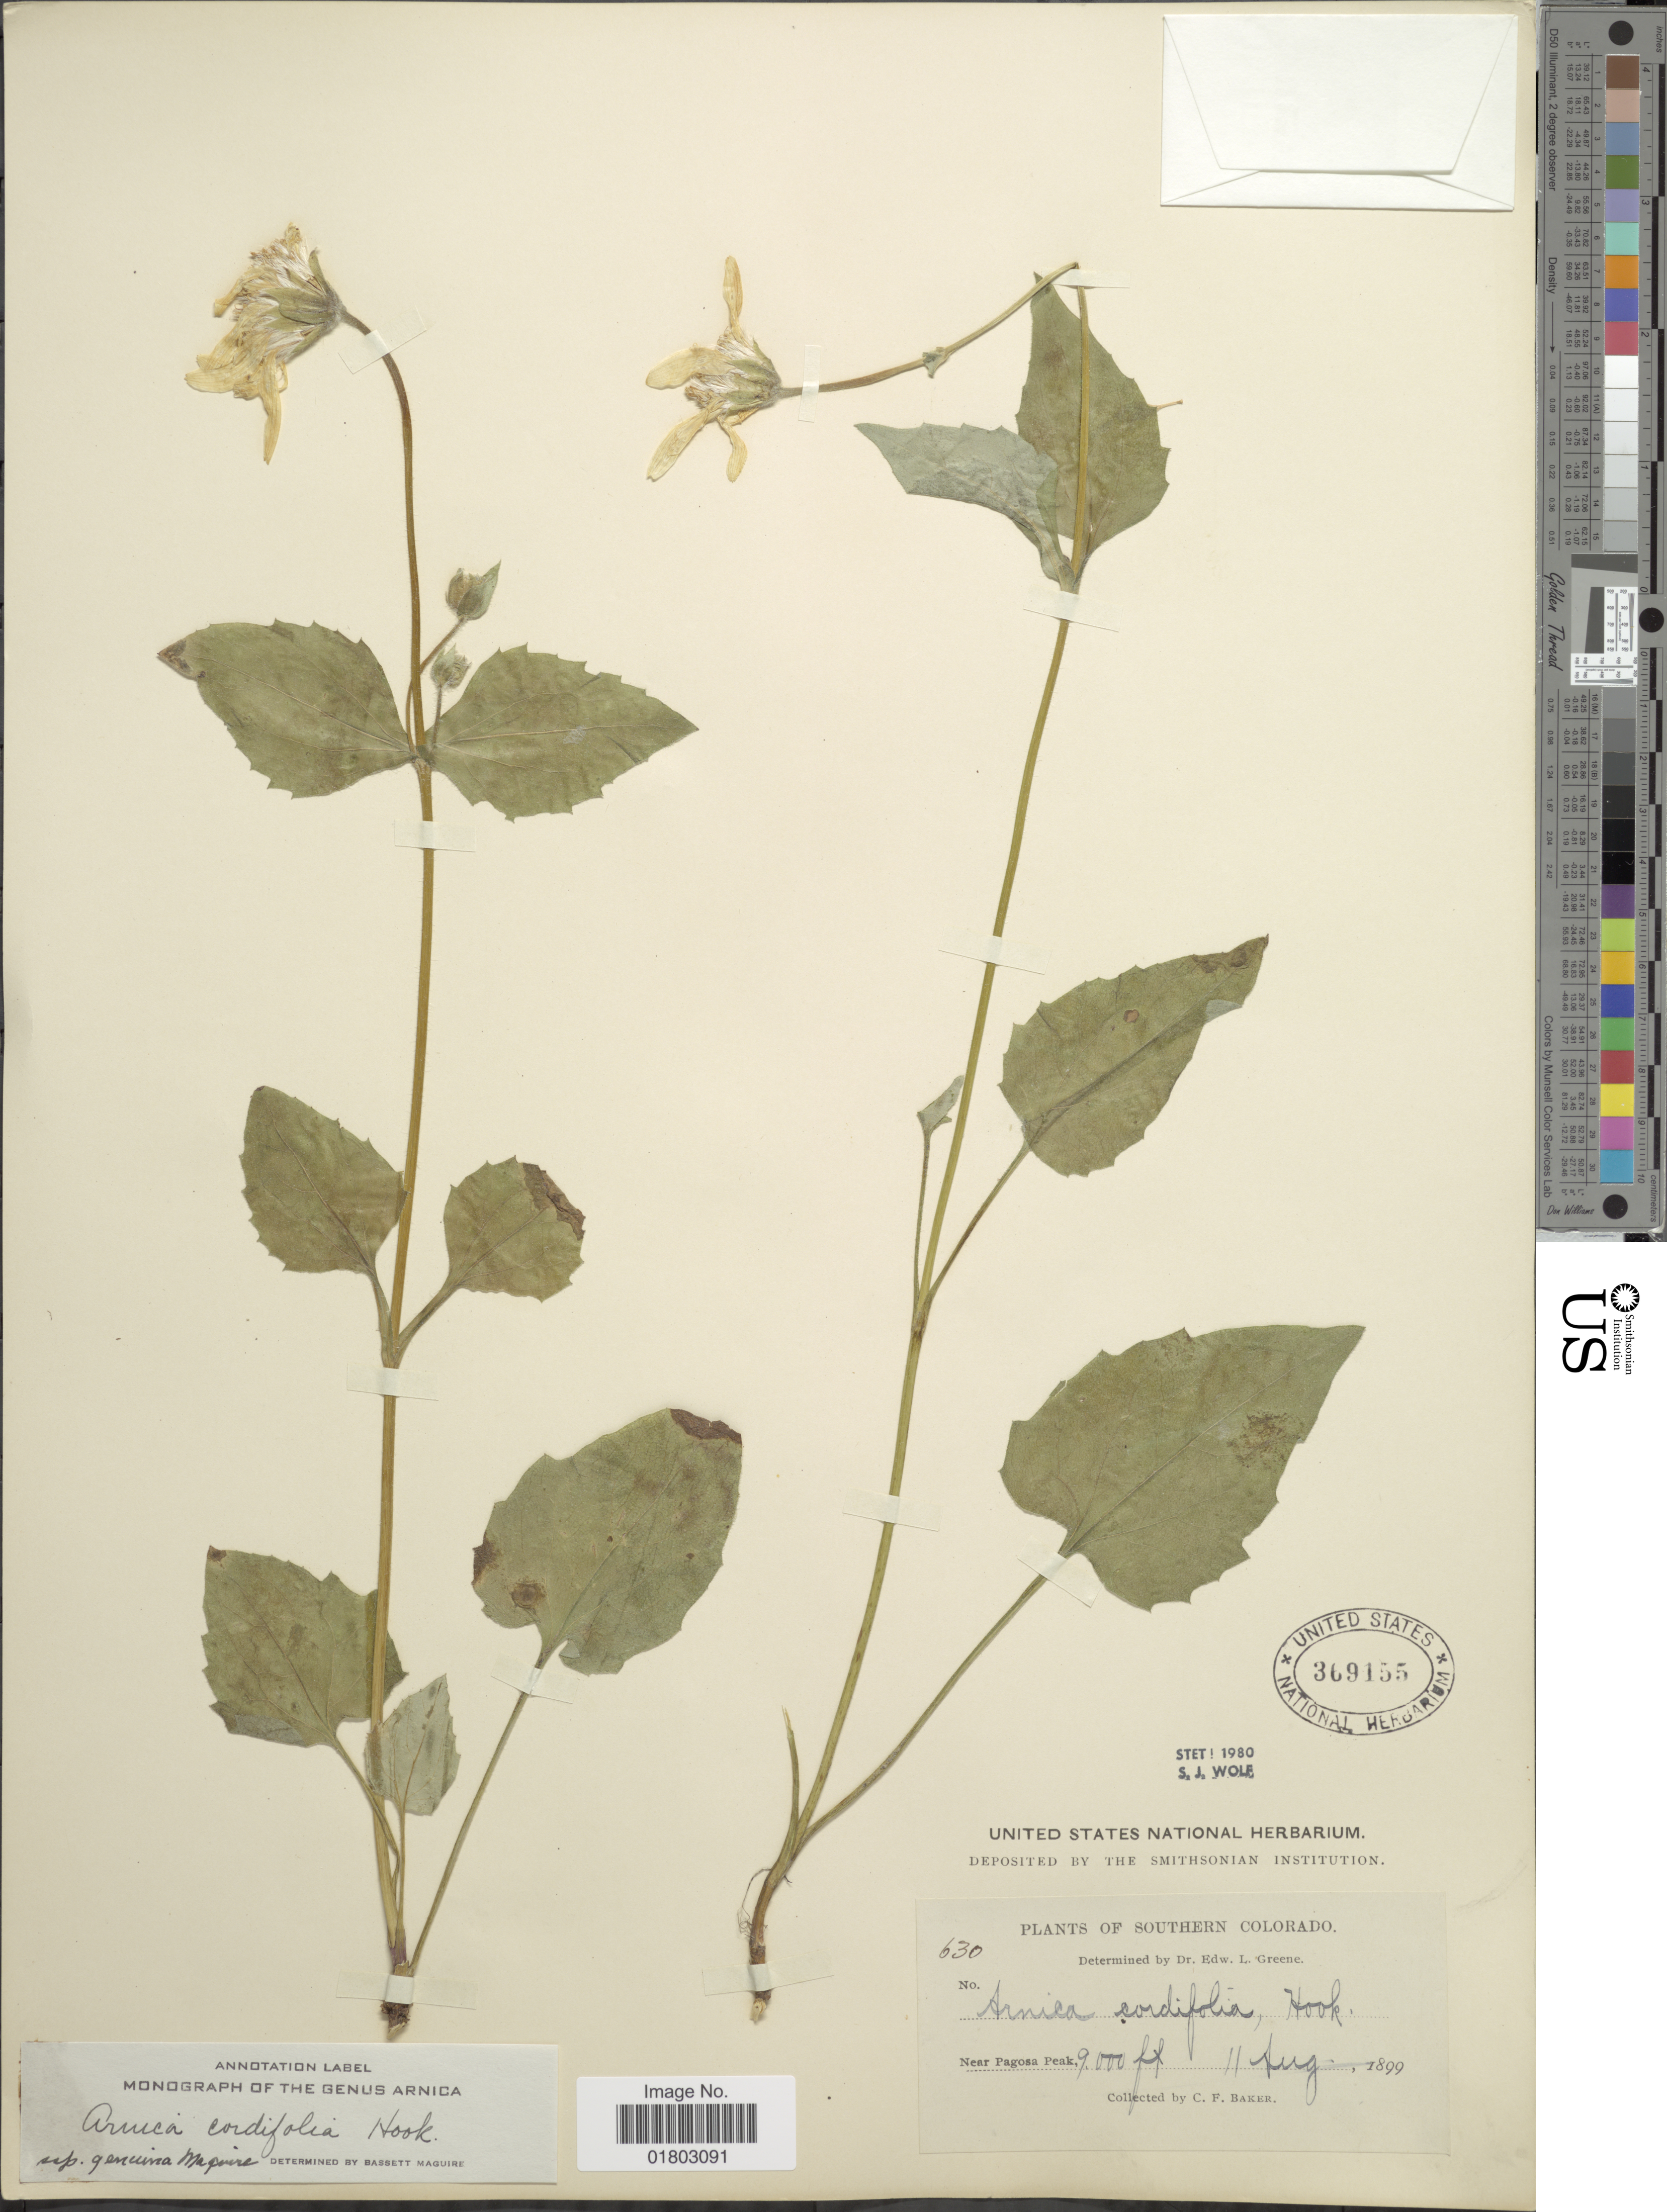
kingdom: Plantae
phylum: Tracheophyta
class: Magnoliopsida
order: Asterales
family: Asteraceae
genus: Arnica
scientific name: Arnica cordifolia subsp. genuina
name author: Maguire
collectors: C. F. Baker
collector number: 630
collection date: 1899-08-11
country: United States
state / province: Colorado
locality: Southern Colorado, Near Pagosa Peak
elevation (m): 2743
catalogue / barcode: US 369155